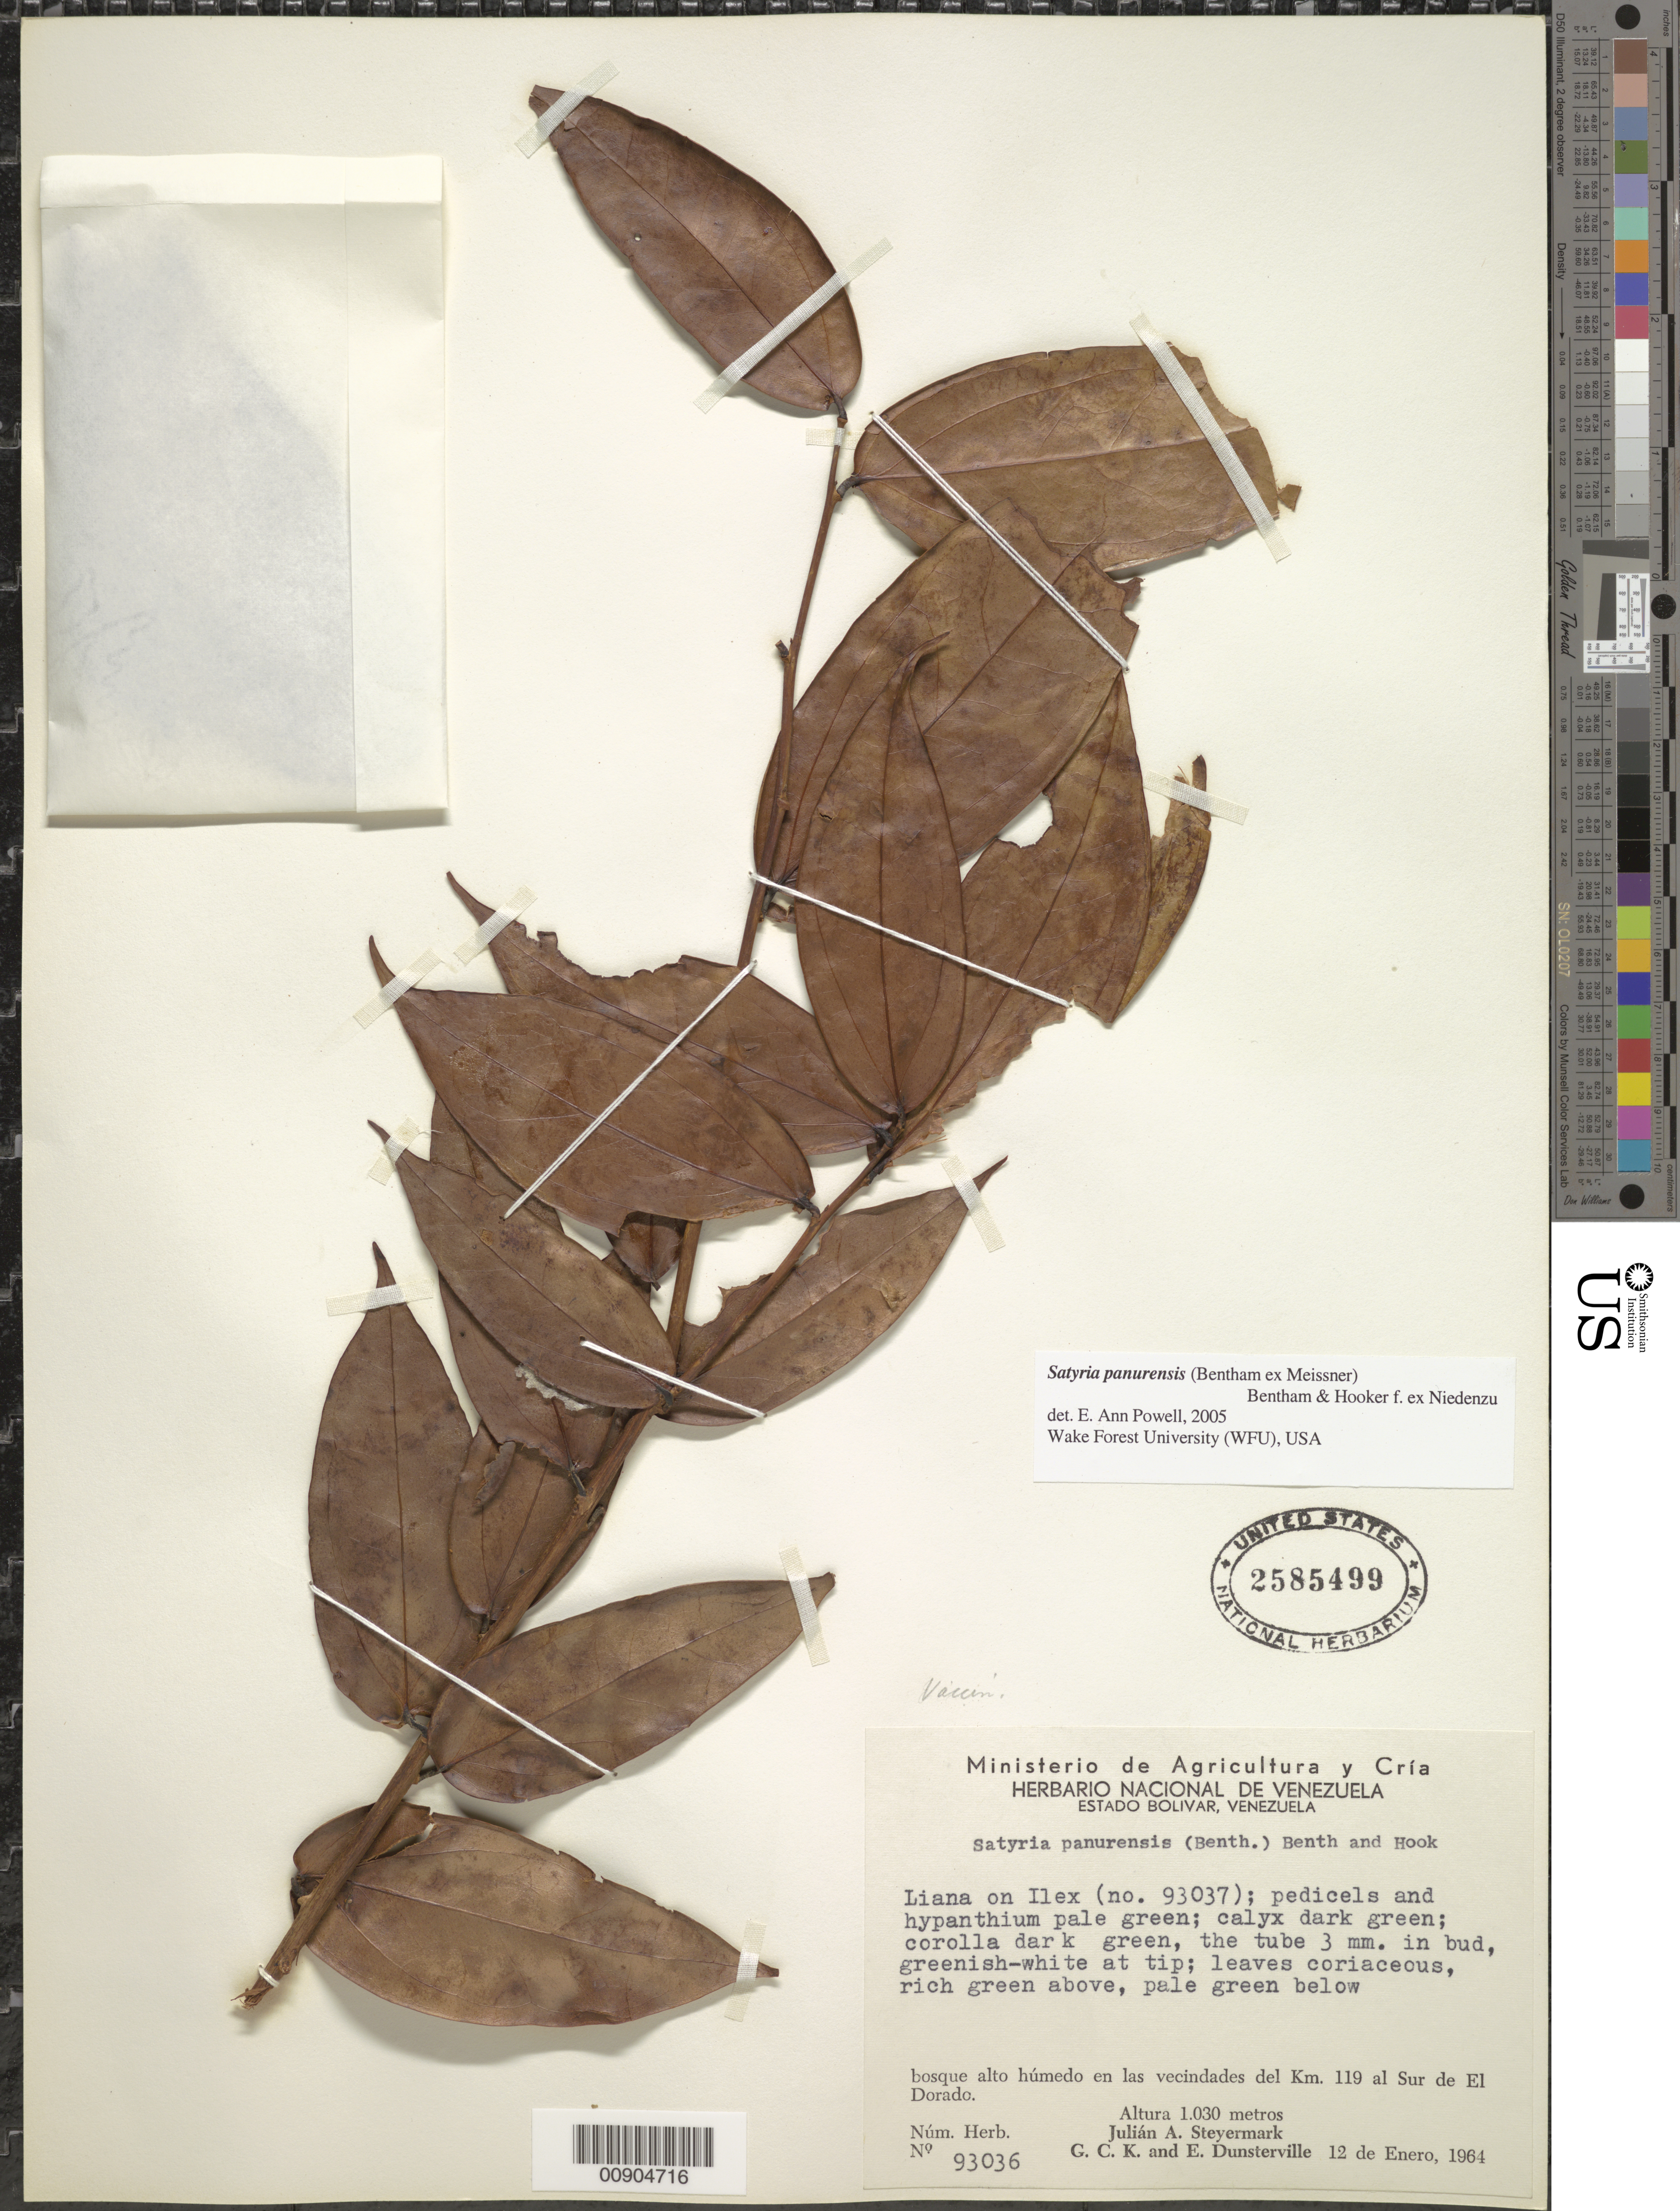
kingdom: Plantae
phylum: Tracheophyta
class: Magnoliopsida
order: Ericales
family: Ericaceae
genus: Satyria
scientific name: Satyria panurensis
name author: (Benth. ex Meisn.) Benth. & Hook. f. ex Nied.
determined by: Powell, E. A.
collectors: J. Steyermark, G. C. K. Dunsterville & E. Dunsterville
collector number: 93036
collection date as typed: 12-Jan-64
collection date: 1964-01-12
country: Venezuela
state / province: Bolívar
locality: El Dorado, S of; km 119 vic.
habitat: Bosque alto húmedo en las vecindades del km 119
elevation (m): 1030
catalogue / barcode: US 2585499